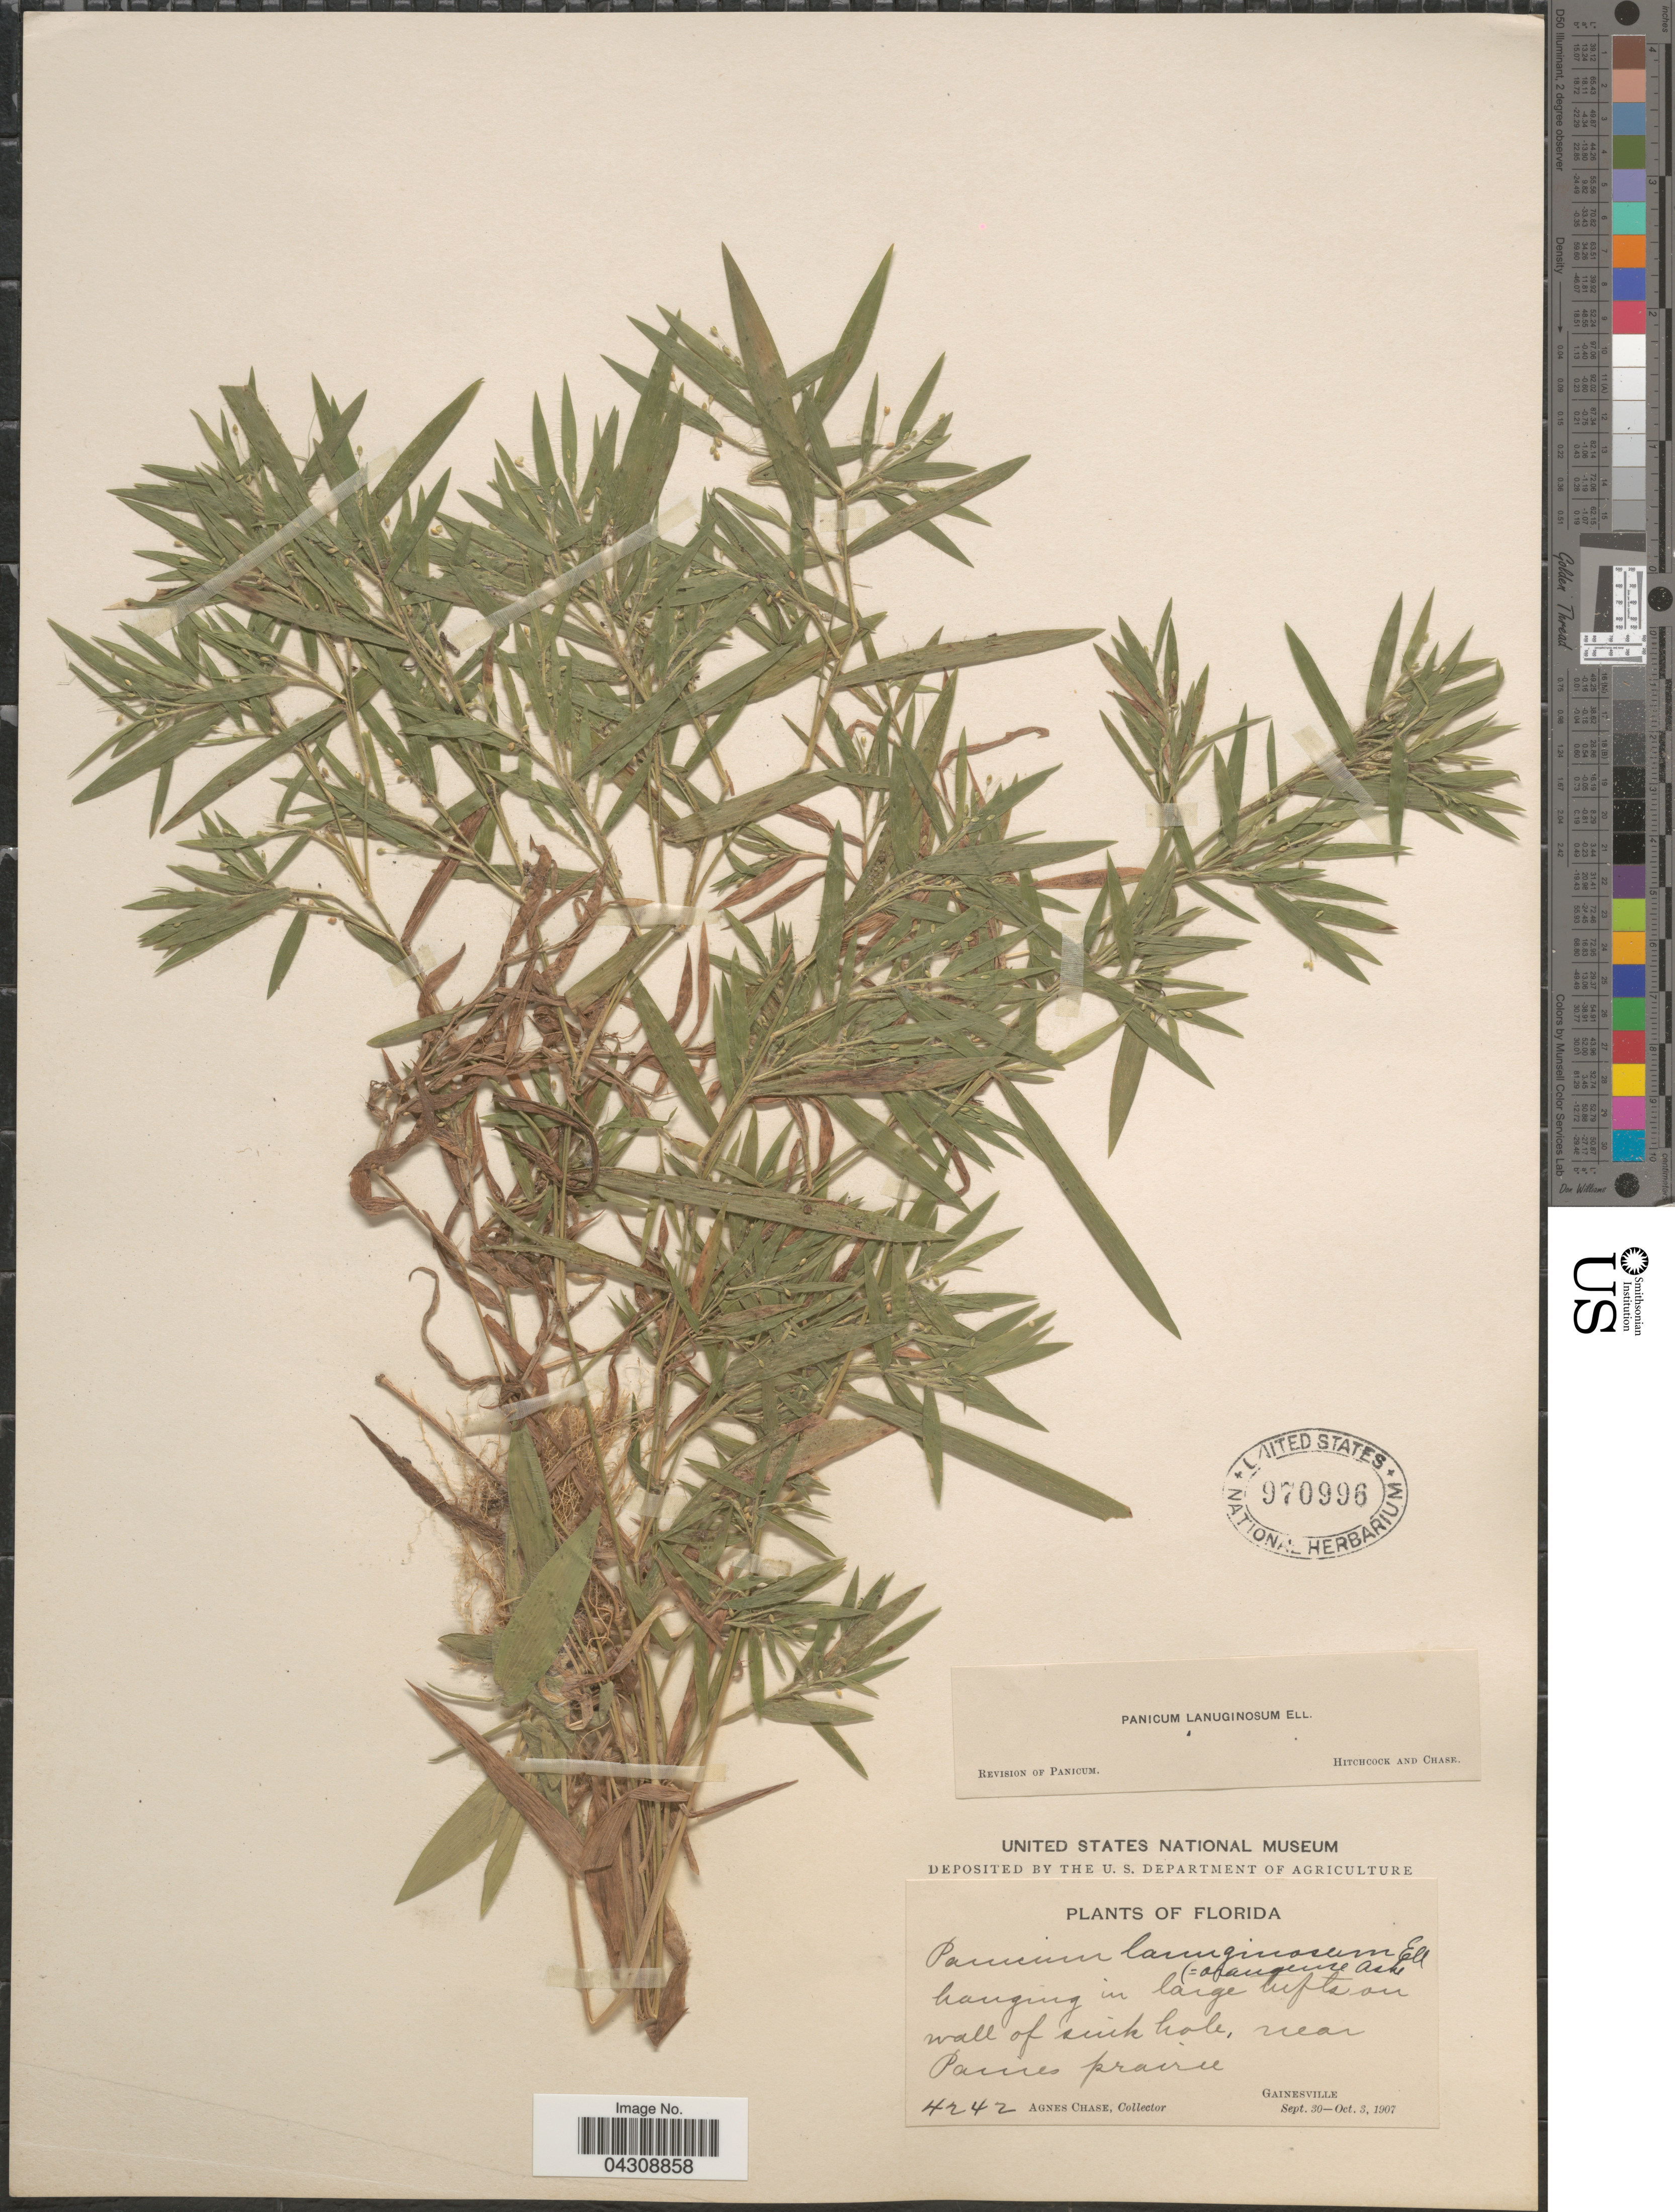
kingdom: Plantae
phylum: Tracheophyta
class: Liliopsida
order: Poales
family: Poaceae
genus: Dichanthelium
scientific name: Dichanthelium acuminatum var. acuminatum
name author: (Sw.) Gould & C.A. Clark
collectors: A. Chase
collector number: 4242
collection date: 1907-09-30/1907-10-03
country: United States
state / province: Florida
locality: Wall of sink hole, near Paines prairie. Gainesville.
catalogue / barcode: US 970996